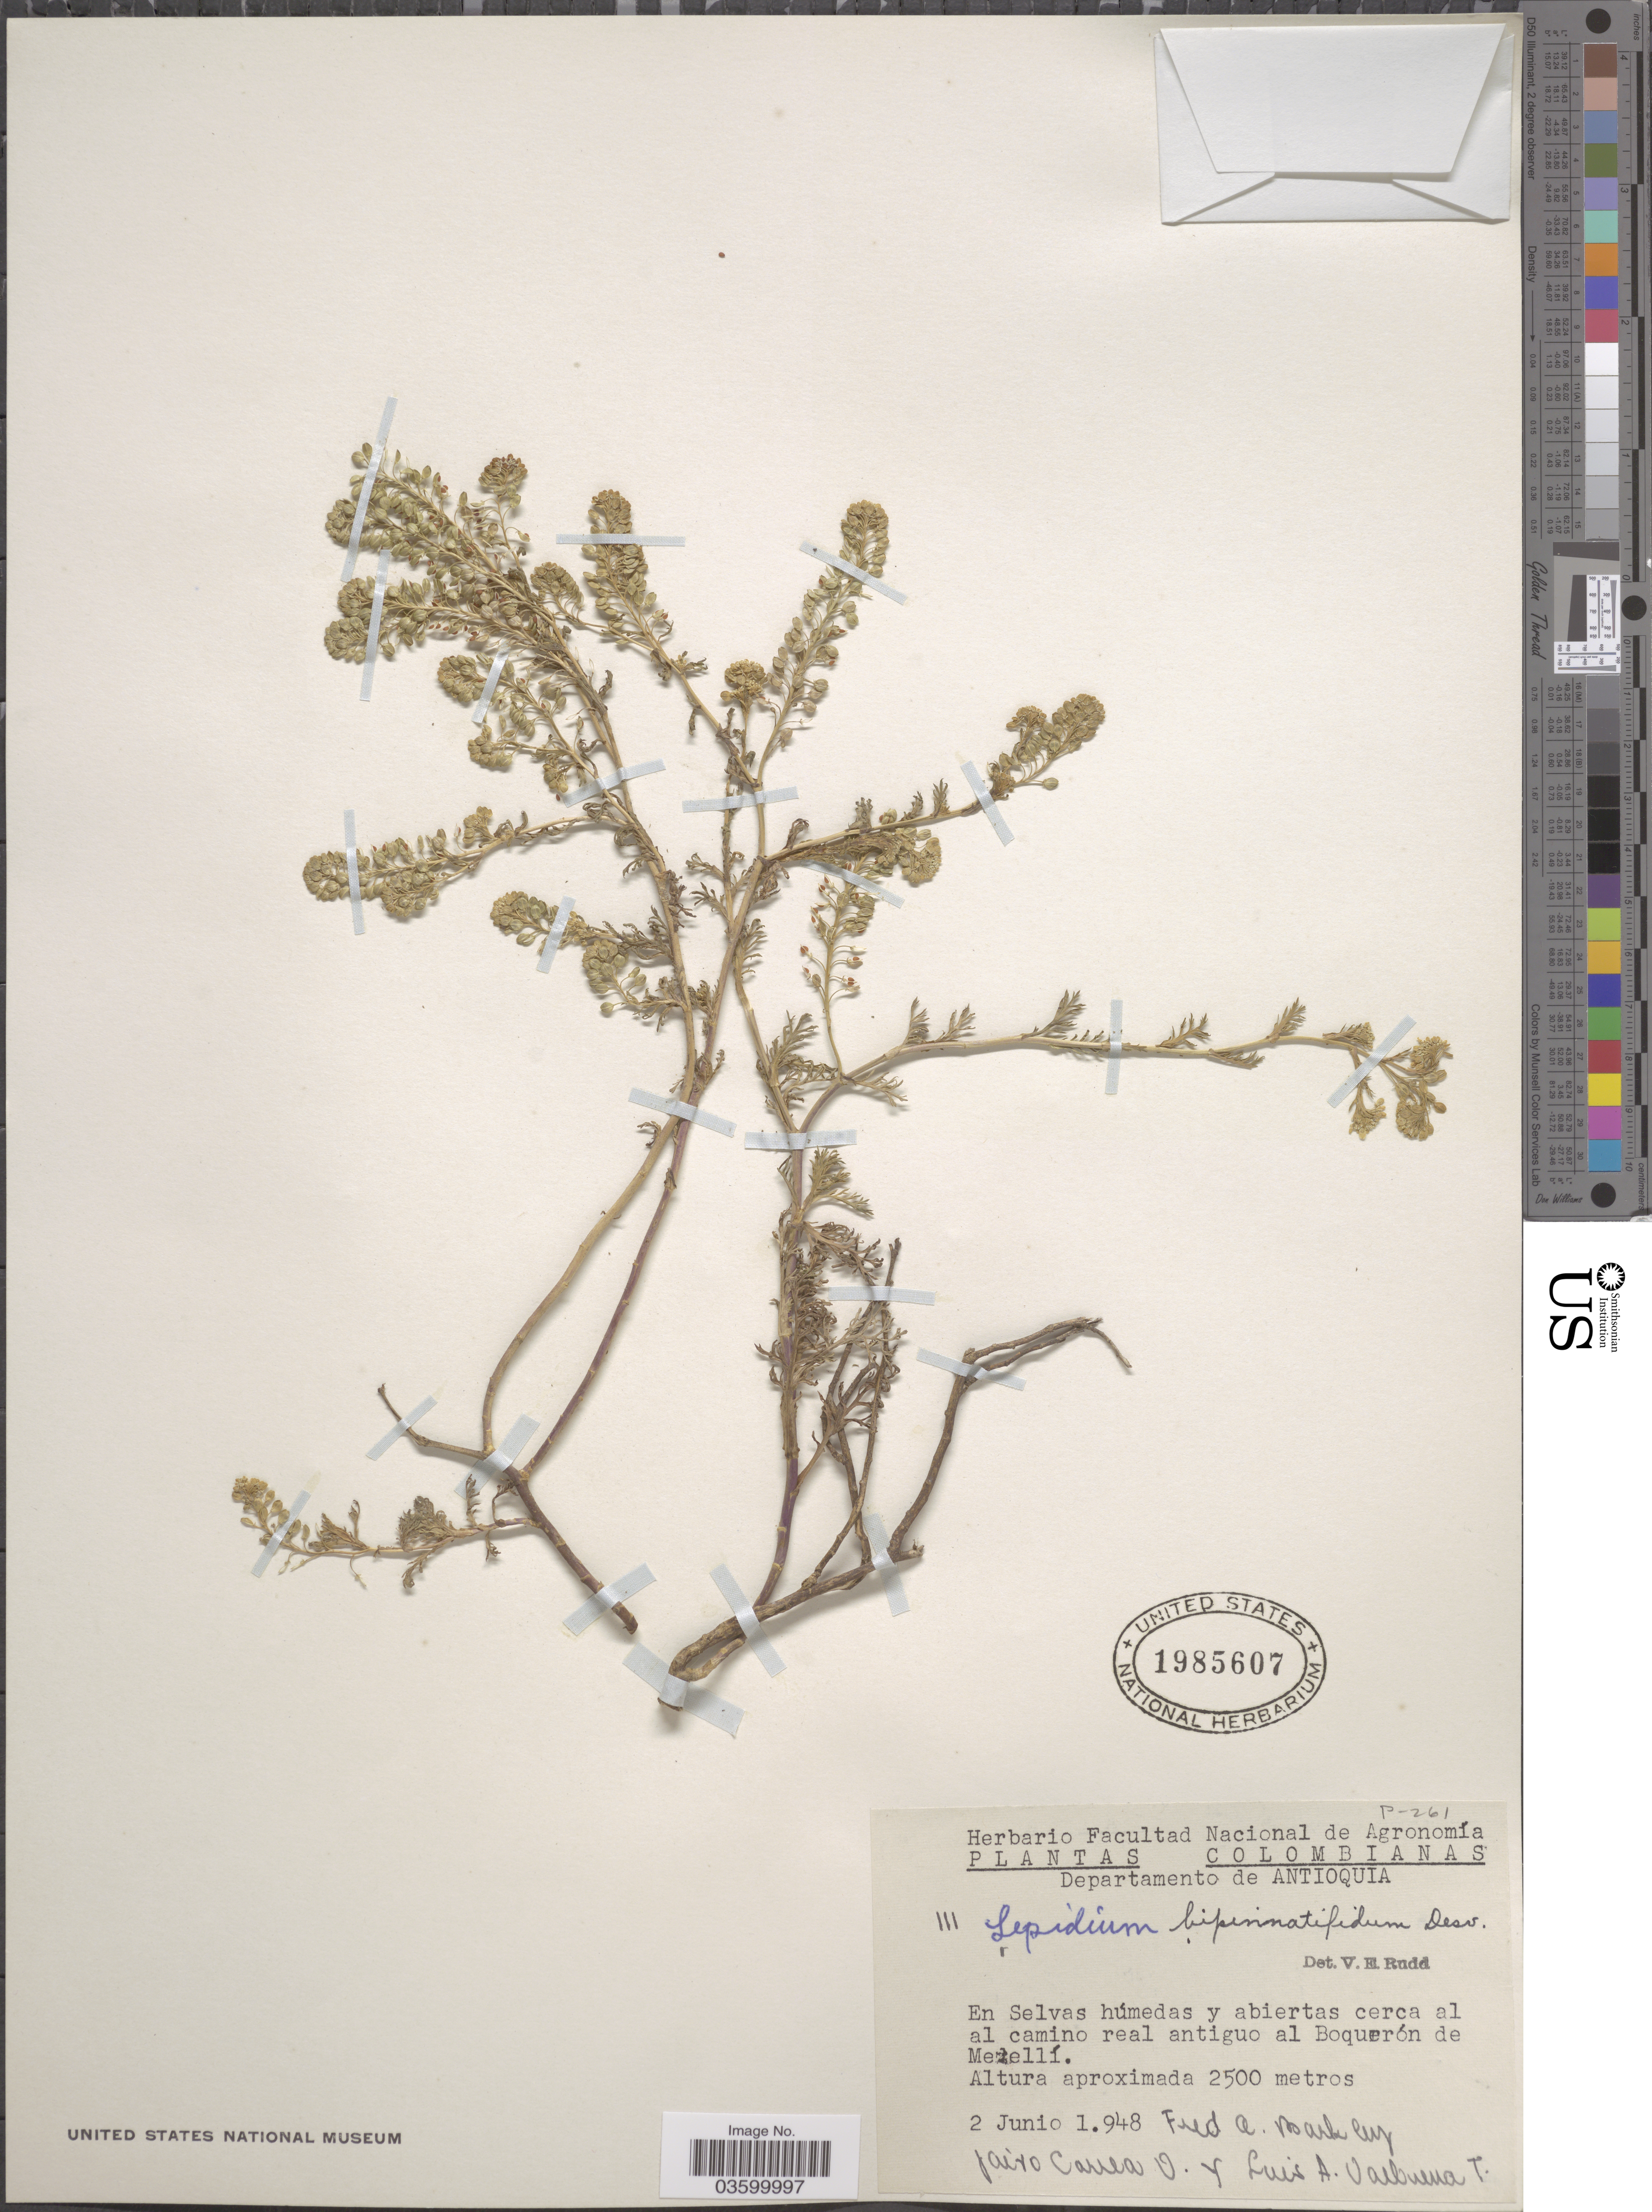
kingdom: Plantae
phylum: Tracheophyta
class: Magnoliopsida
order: Brassicales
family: Brassicaceae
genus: Lepidium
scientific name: Lepidium bipinnatifidum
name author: Desv.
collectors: F. A. Barkley, J. Carrea & L. Valbuena T.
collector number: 111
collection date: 1948-06-02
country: Colombia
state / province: Antioquia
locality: Departamento de Antioquia. En Selvas húmedas y abiertas cerca al al camino real antiguo al Boquerón de Medellí [interpreted].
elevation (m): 2500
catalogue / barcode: US 1985607